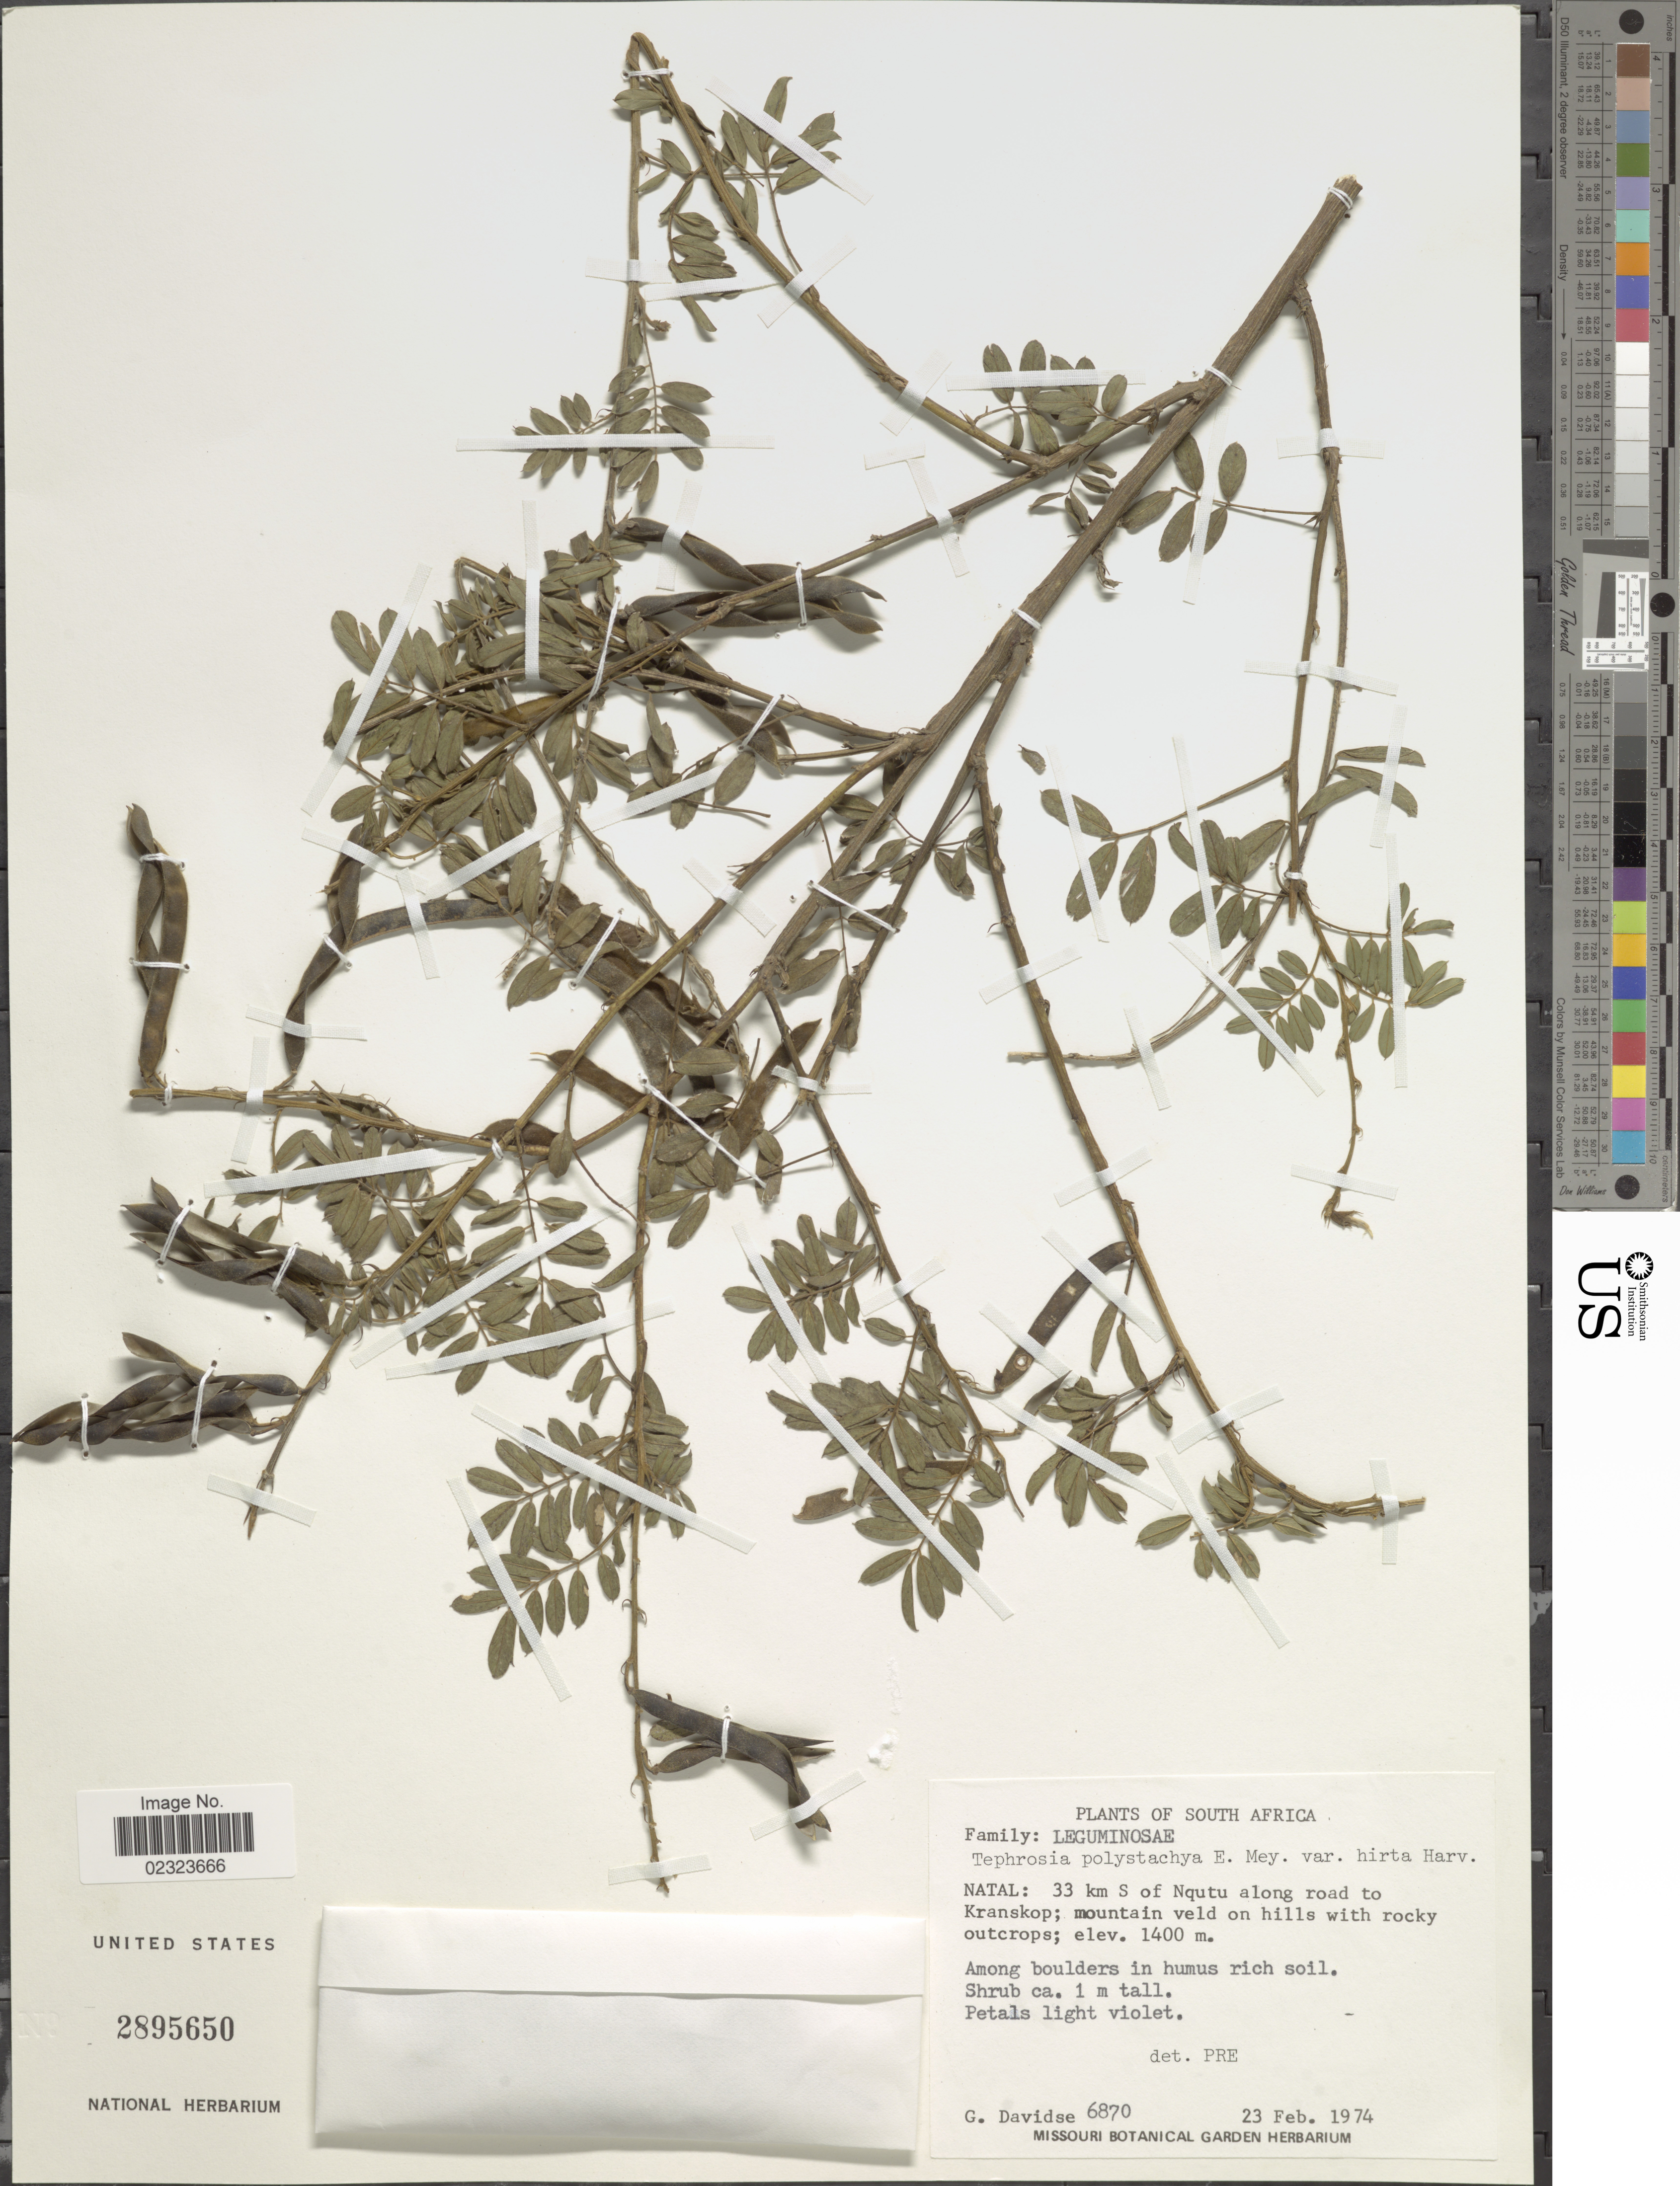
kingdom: Plantae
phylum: Tracheophyta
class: Magnoliopsida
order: Fabales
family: Fabaceae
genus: Tephrosia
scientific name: Tephrosia polystachya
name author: E. Mey.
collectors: G. Davidse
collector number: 6870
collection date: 1974-02-23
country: South Africa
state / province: KwaZulu-Natal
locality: Natal: 33 km S of Nqutu along road to Kranskop; mountain veld on hills with rocky outcrops.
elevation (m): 1400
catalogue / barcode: US 2895650